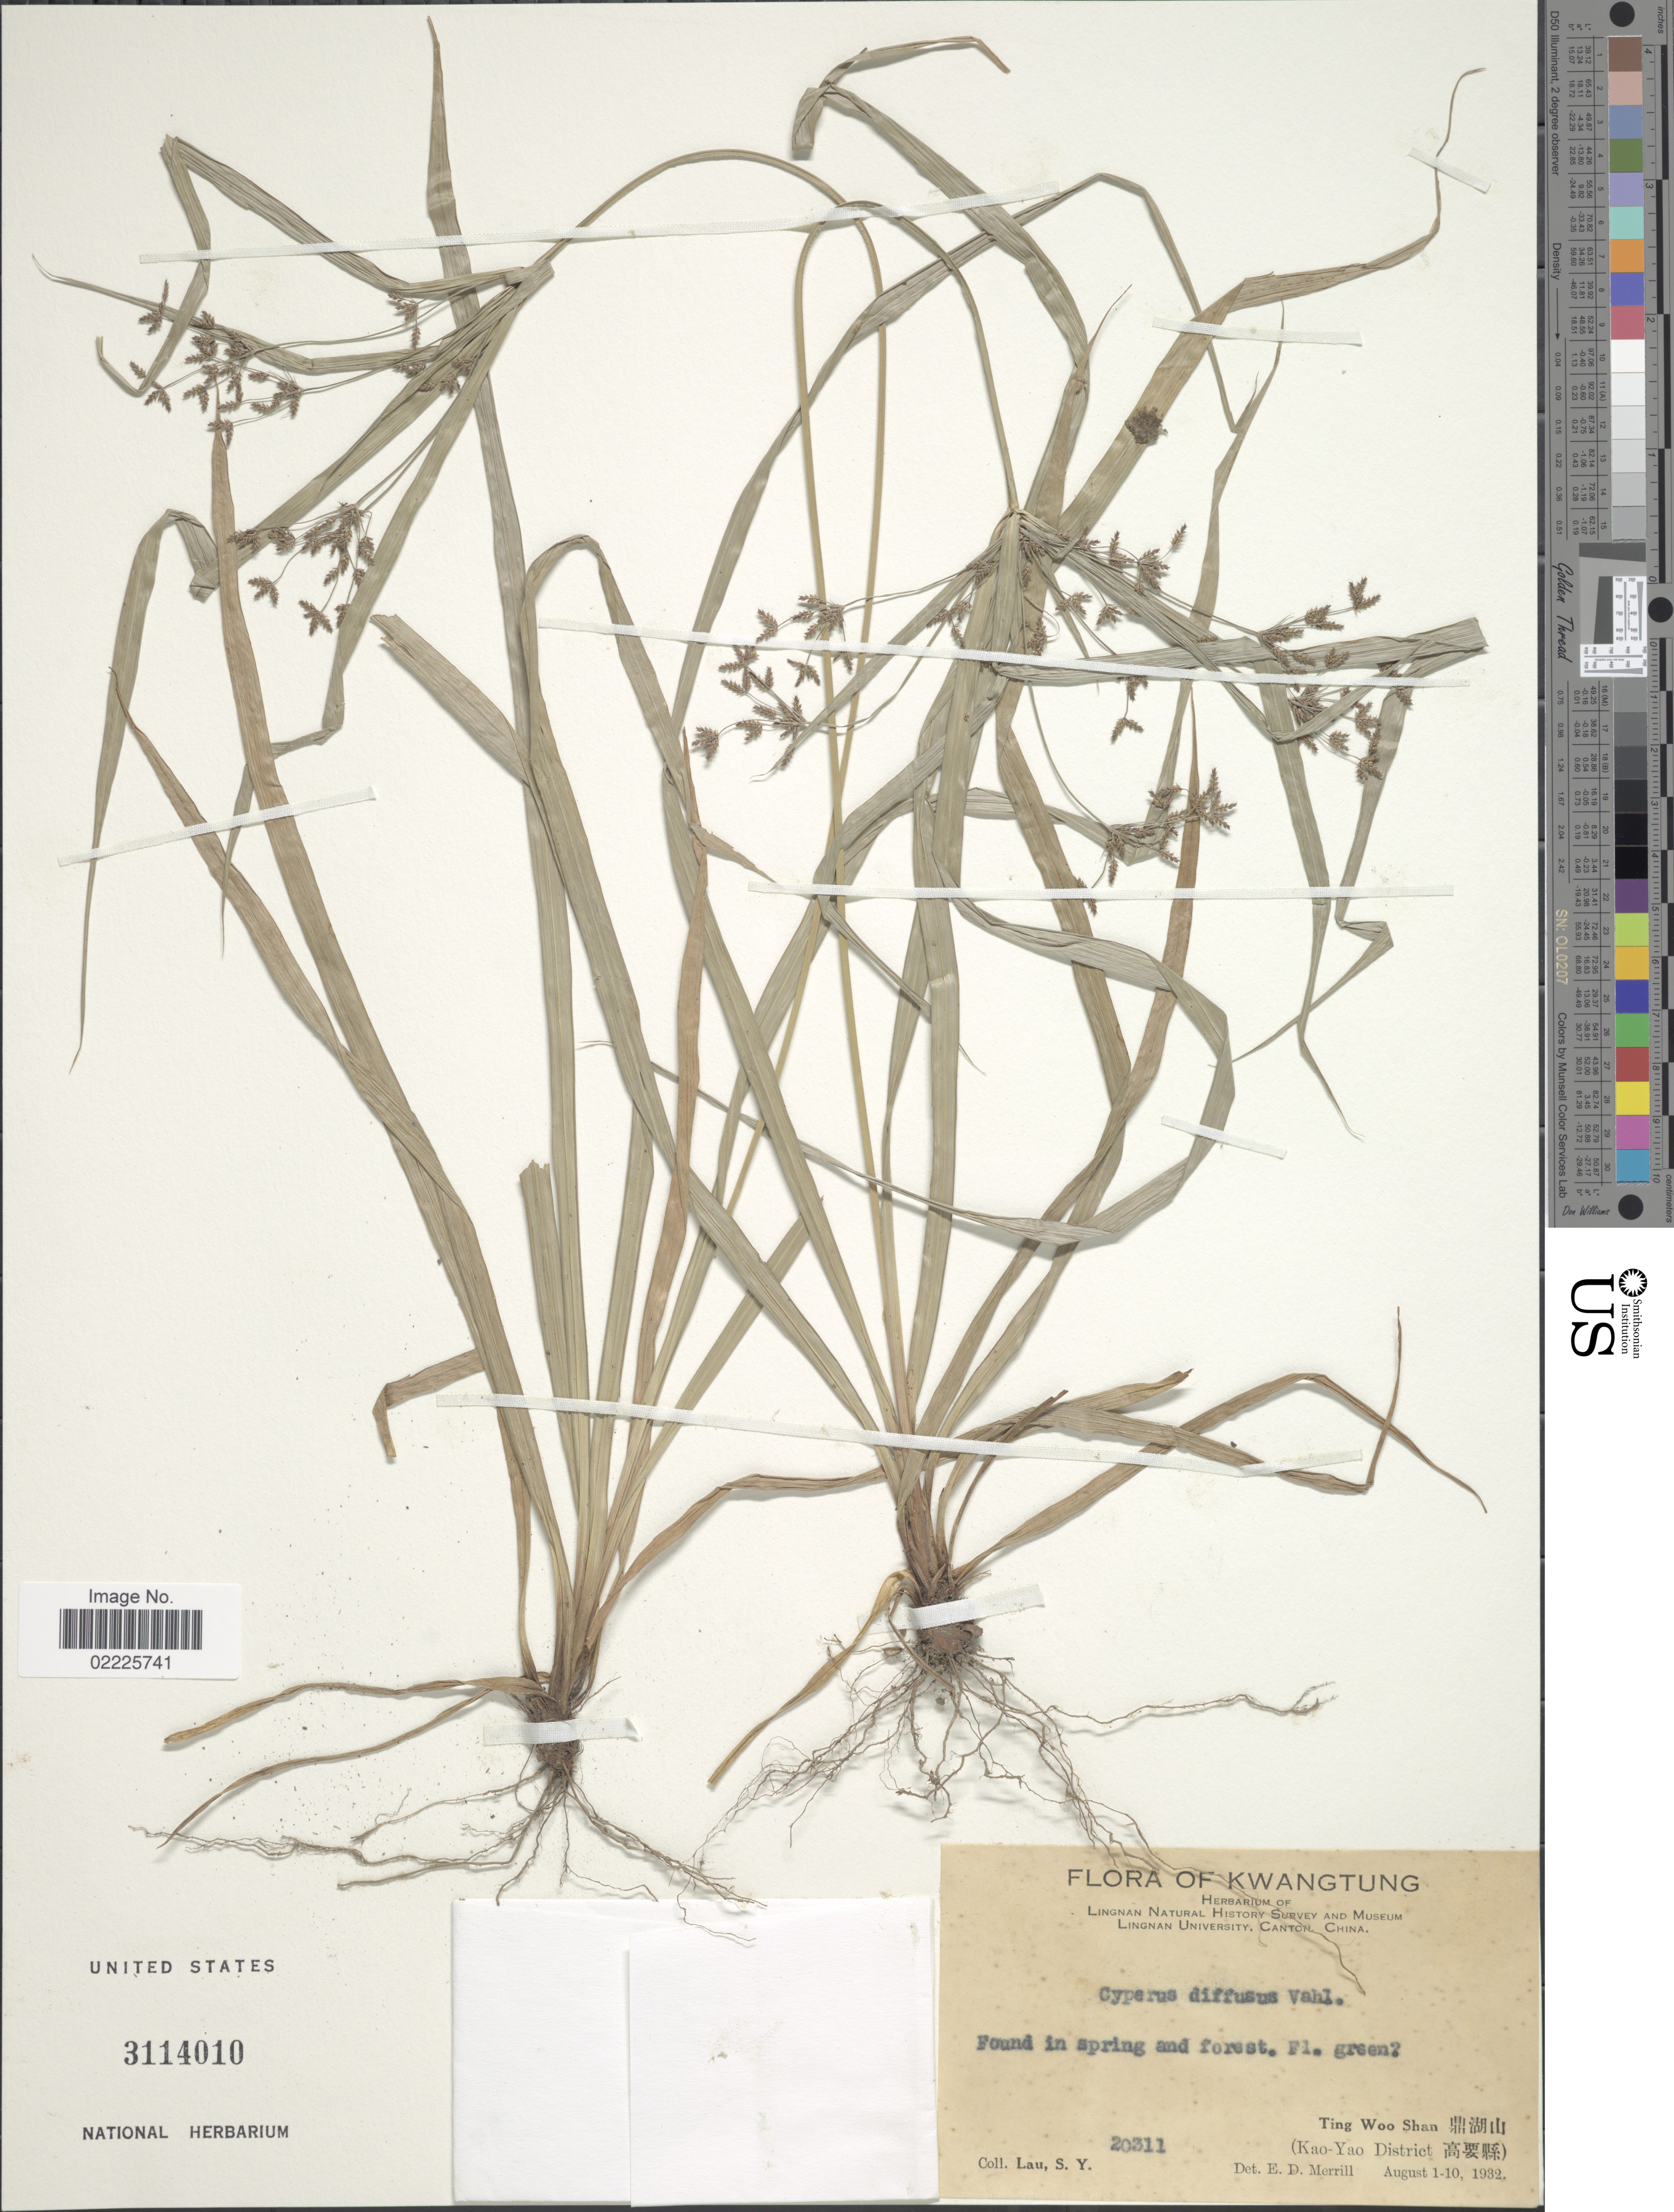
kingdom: Plantae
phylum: Tracheophyta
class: Liliopsida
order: Poales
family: Cyperaceae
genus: Cyperus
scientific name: Cyperus diffusus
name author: Vahl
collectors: S. Y. Lau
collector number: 20311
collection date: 1932-08-01/1932-08-10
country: China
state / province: Guangdong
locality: Kwangtung, in spring and forest, Ting Woo Shan (Kao-Yao District).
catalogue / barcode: US 3114010